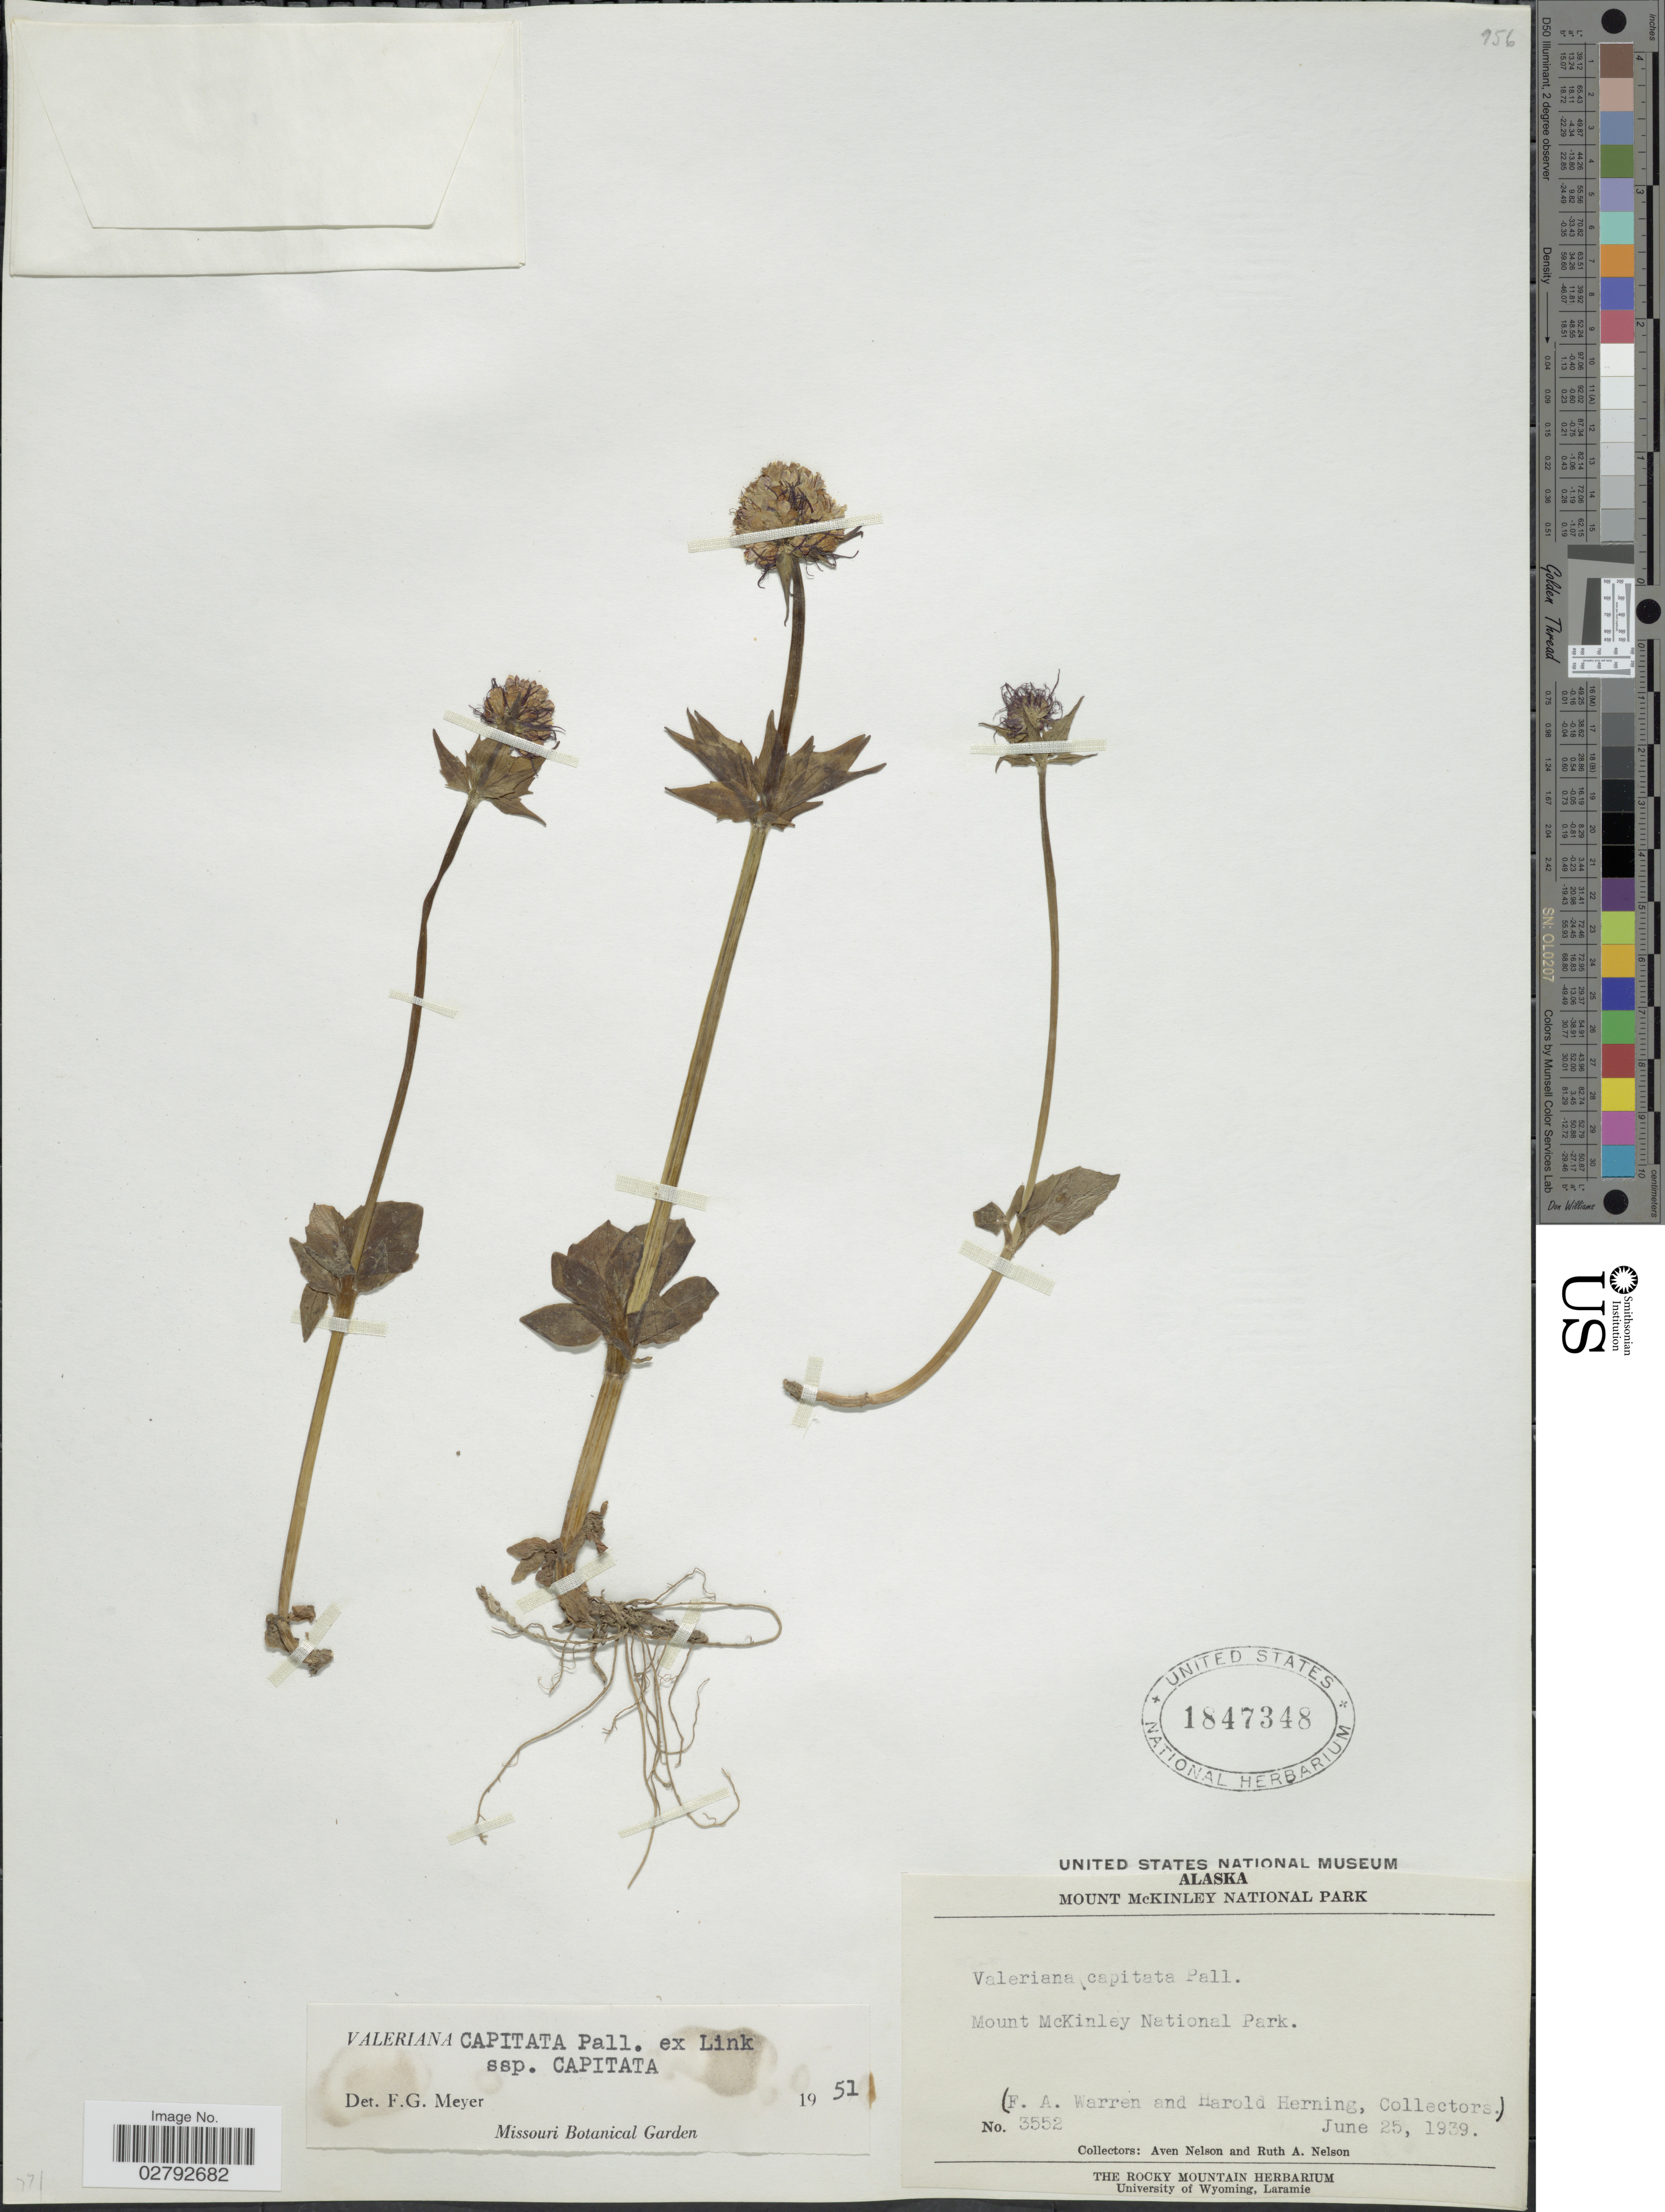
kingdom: Plantae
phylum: Tracheophyta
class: Magnoliopsida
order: Dipsacales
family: Caprifoliaceae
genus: Valeriana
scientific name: Valeriana capitata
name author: Link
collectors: A. Nelson & R. A. Nelson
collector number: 3552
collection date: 1939-06-25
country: United States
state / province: Alaska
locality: Mount McKinley National Park.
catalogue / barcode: US 1847348